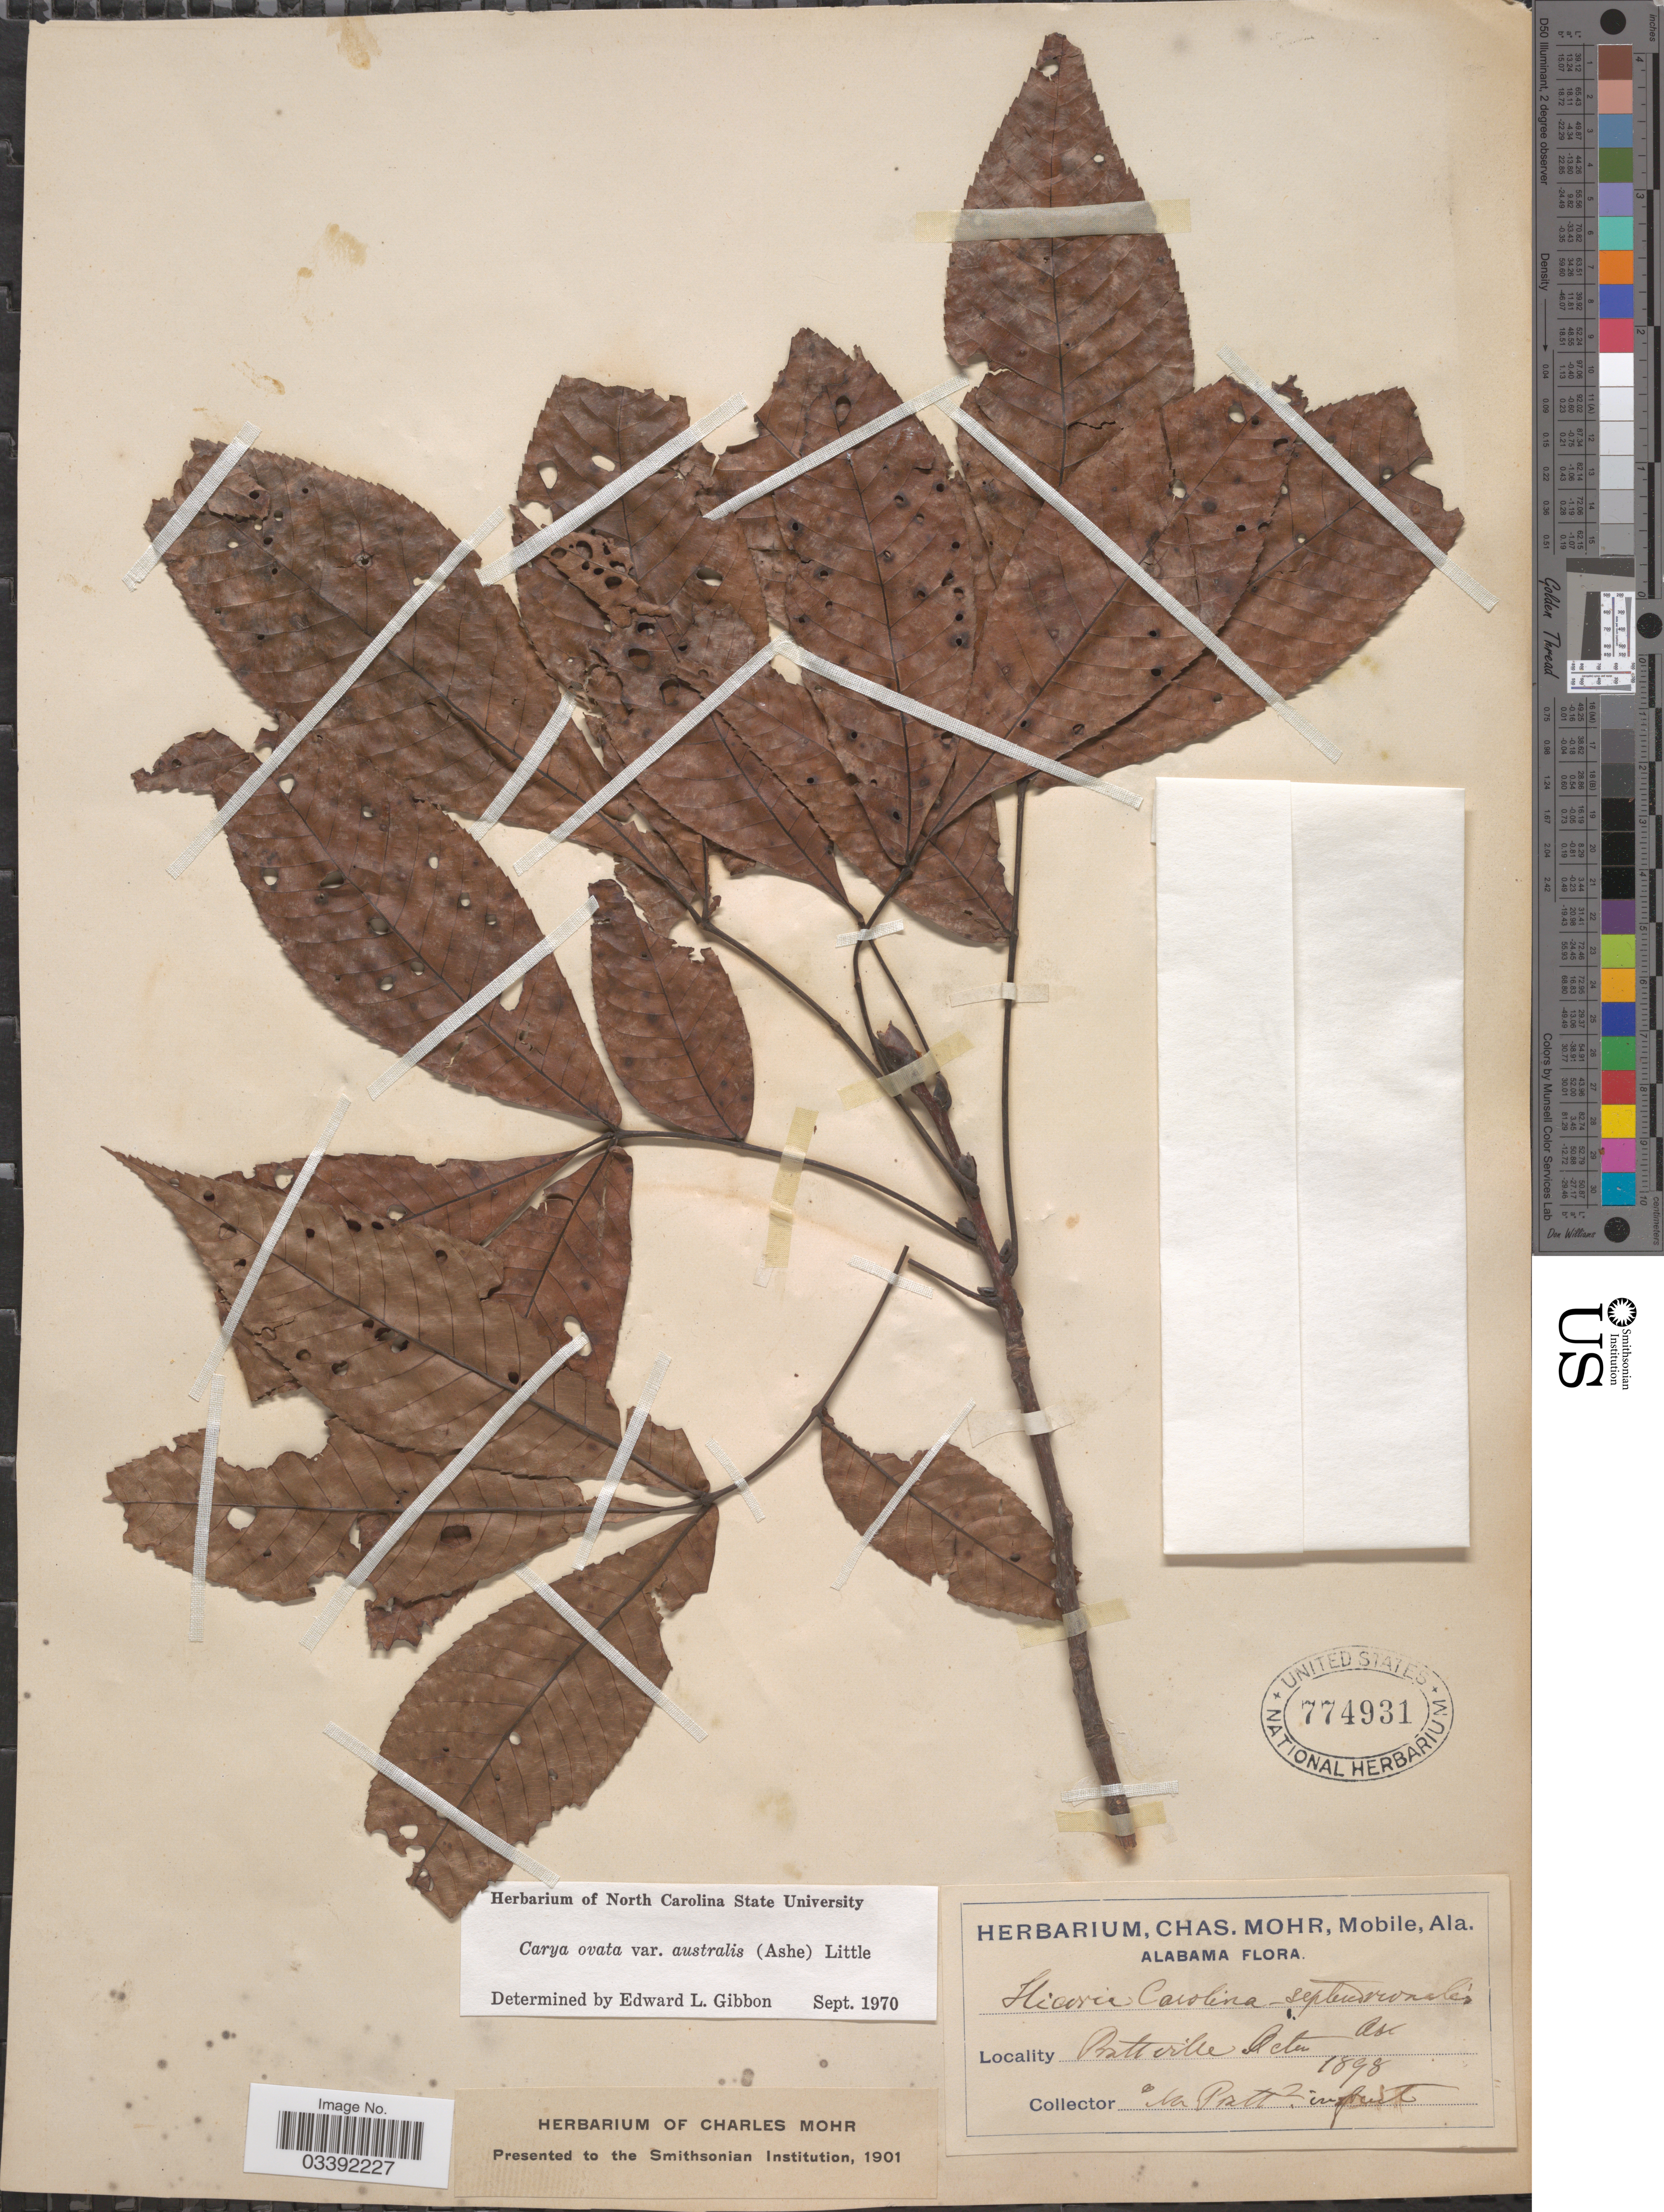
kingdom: Plantae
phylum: Tracheophyta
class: Magnoliopsida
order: Fagales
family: Juglandaceae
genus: Carya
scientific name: Carya ovata var. australis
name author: (Ashe) Little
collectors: Mr. Pratt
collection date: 1898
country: United States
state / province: Alabama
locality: Prattville.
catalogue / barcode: US 774931